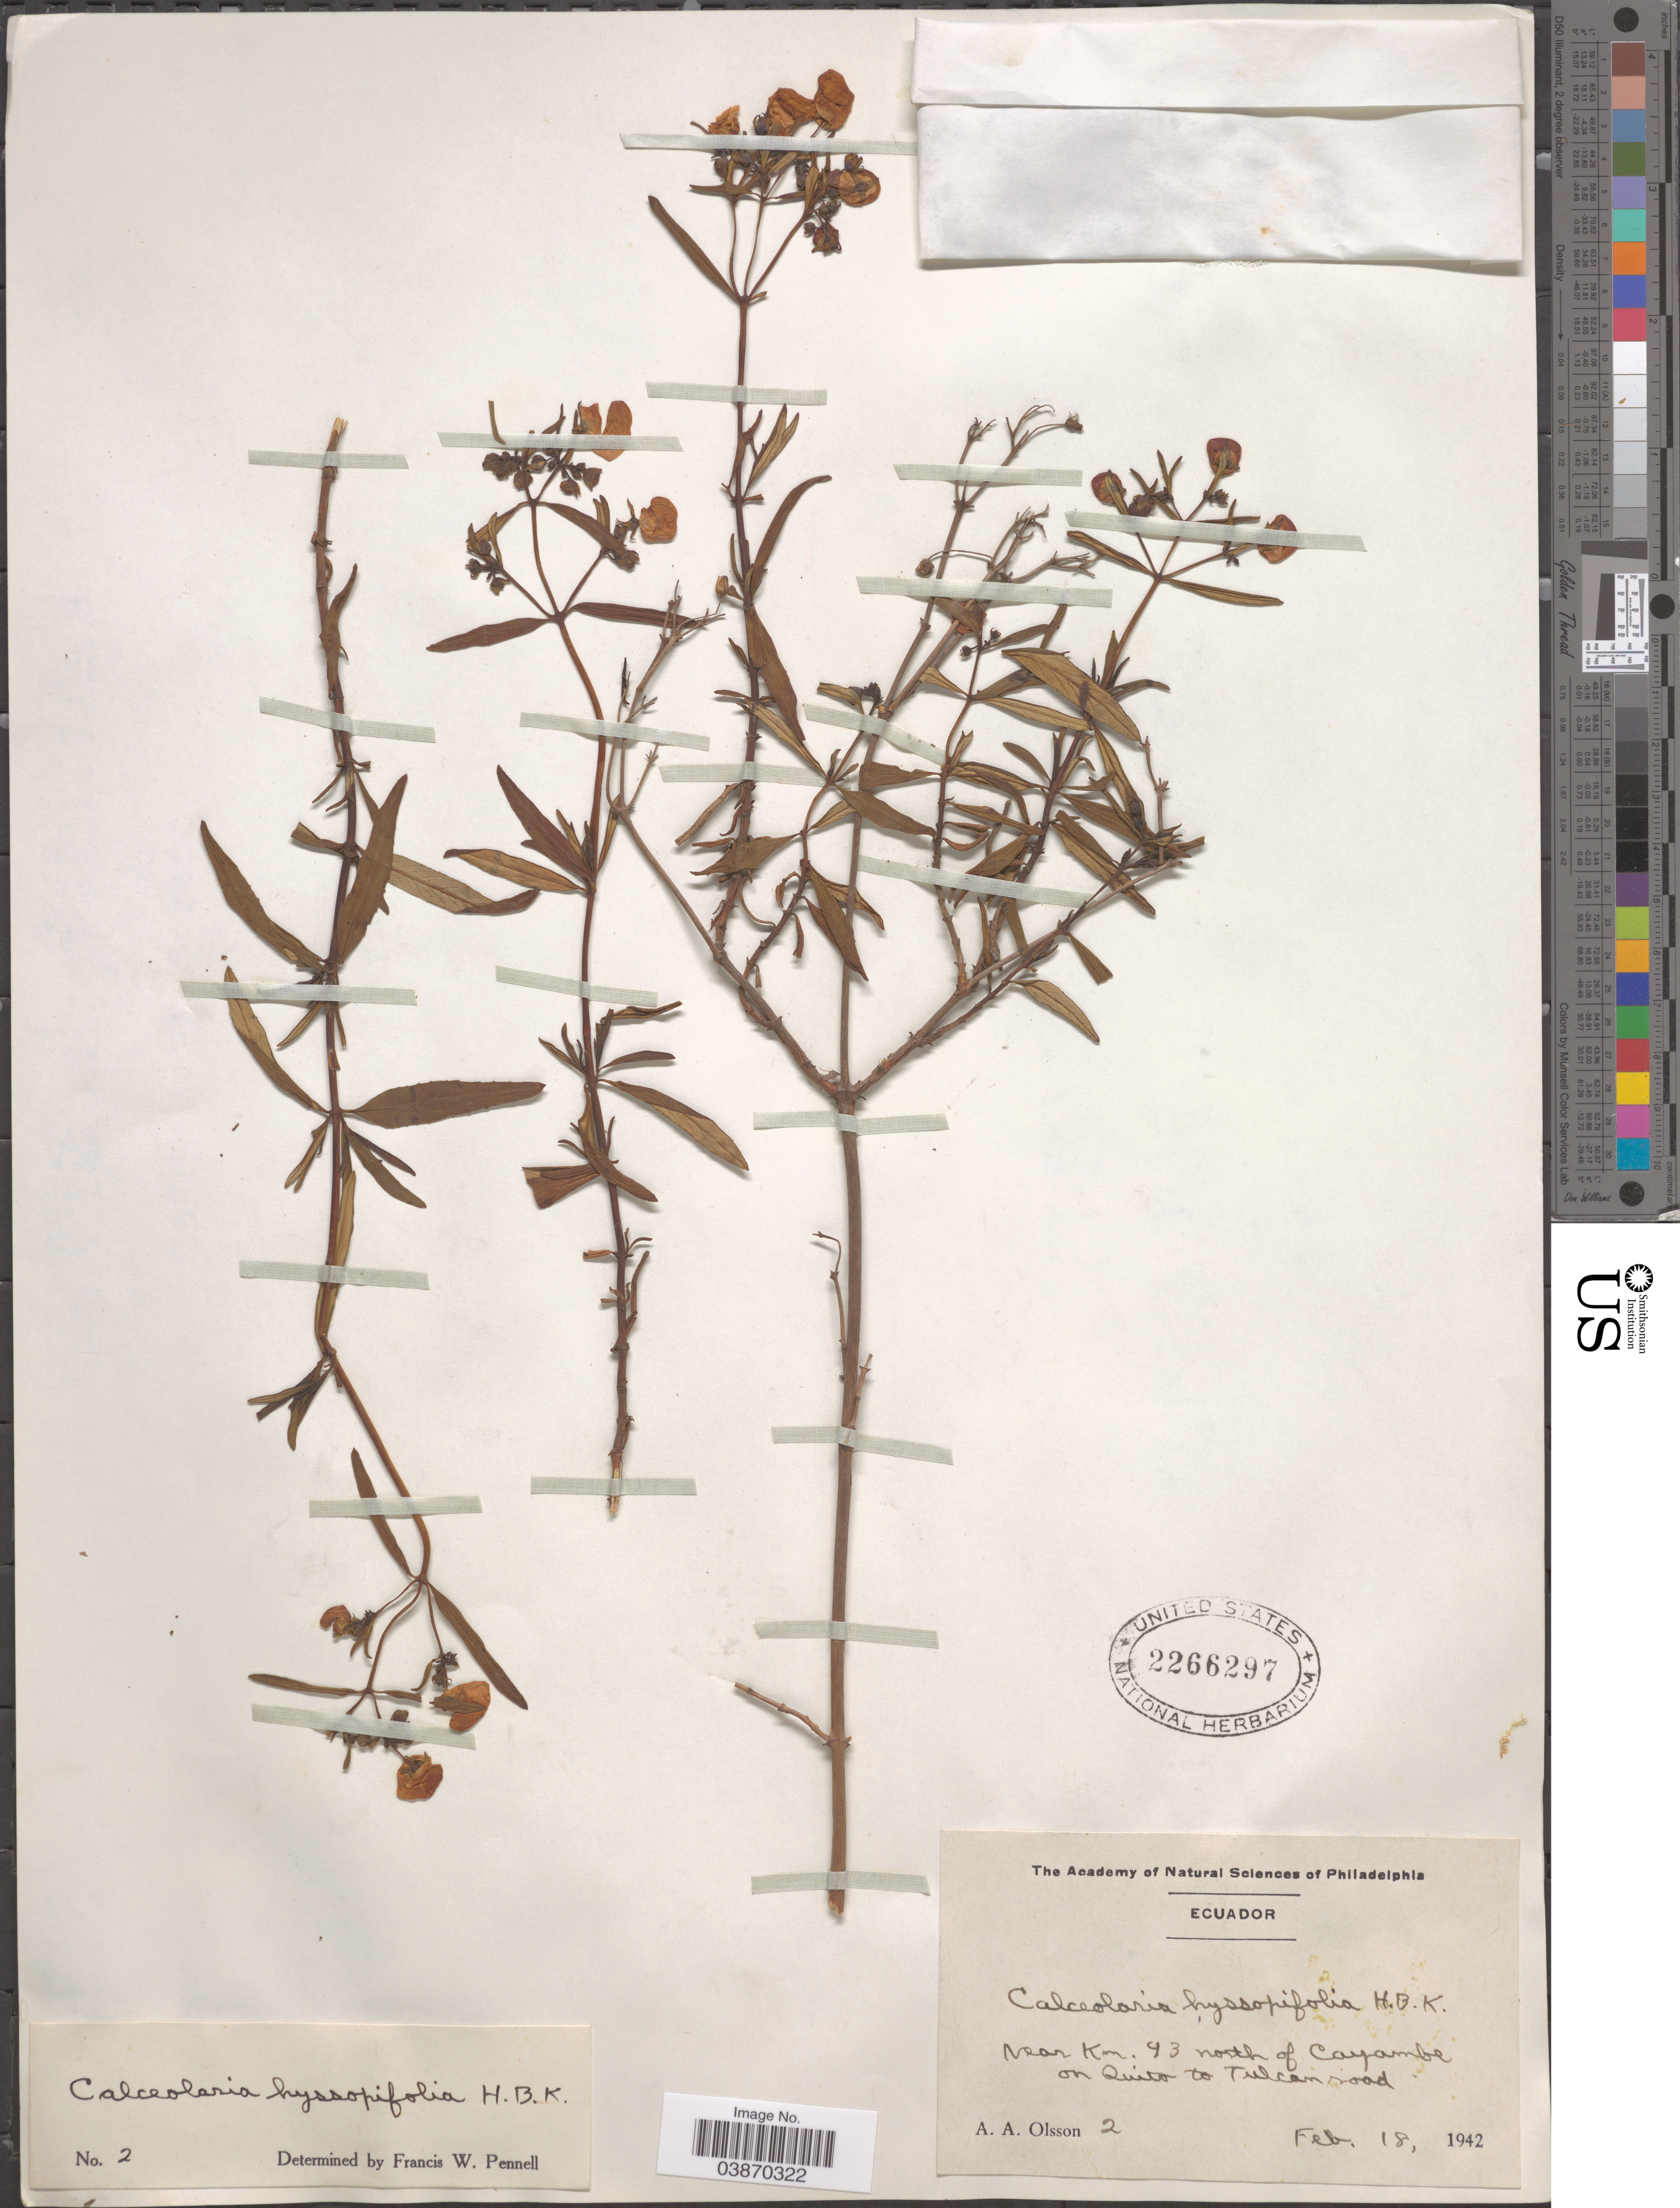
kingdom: Plantae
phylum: Tracheophyta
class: Magnoliopsida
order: Lamiales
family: Calceolariaceae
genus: Calceolaria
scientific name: Calceolaria hyssopifolia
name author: Kunth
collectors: A. Olsson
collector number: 2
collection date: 1942-02-18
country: Ecuador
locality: Near Km. 43 north of Cayambe on Quito to Tulcan road.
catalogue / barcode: US 2266297